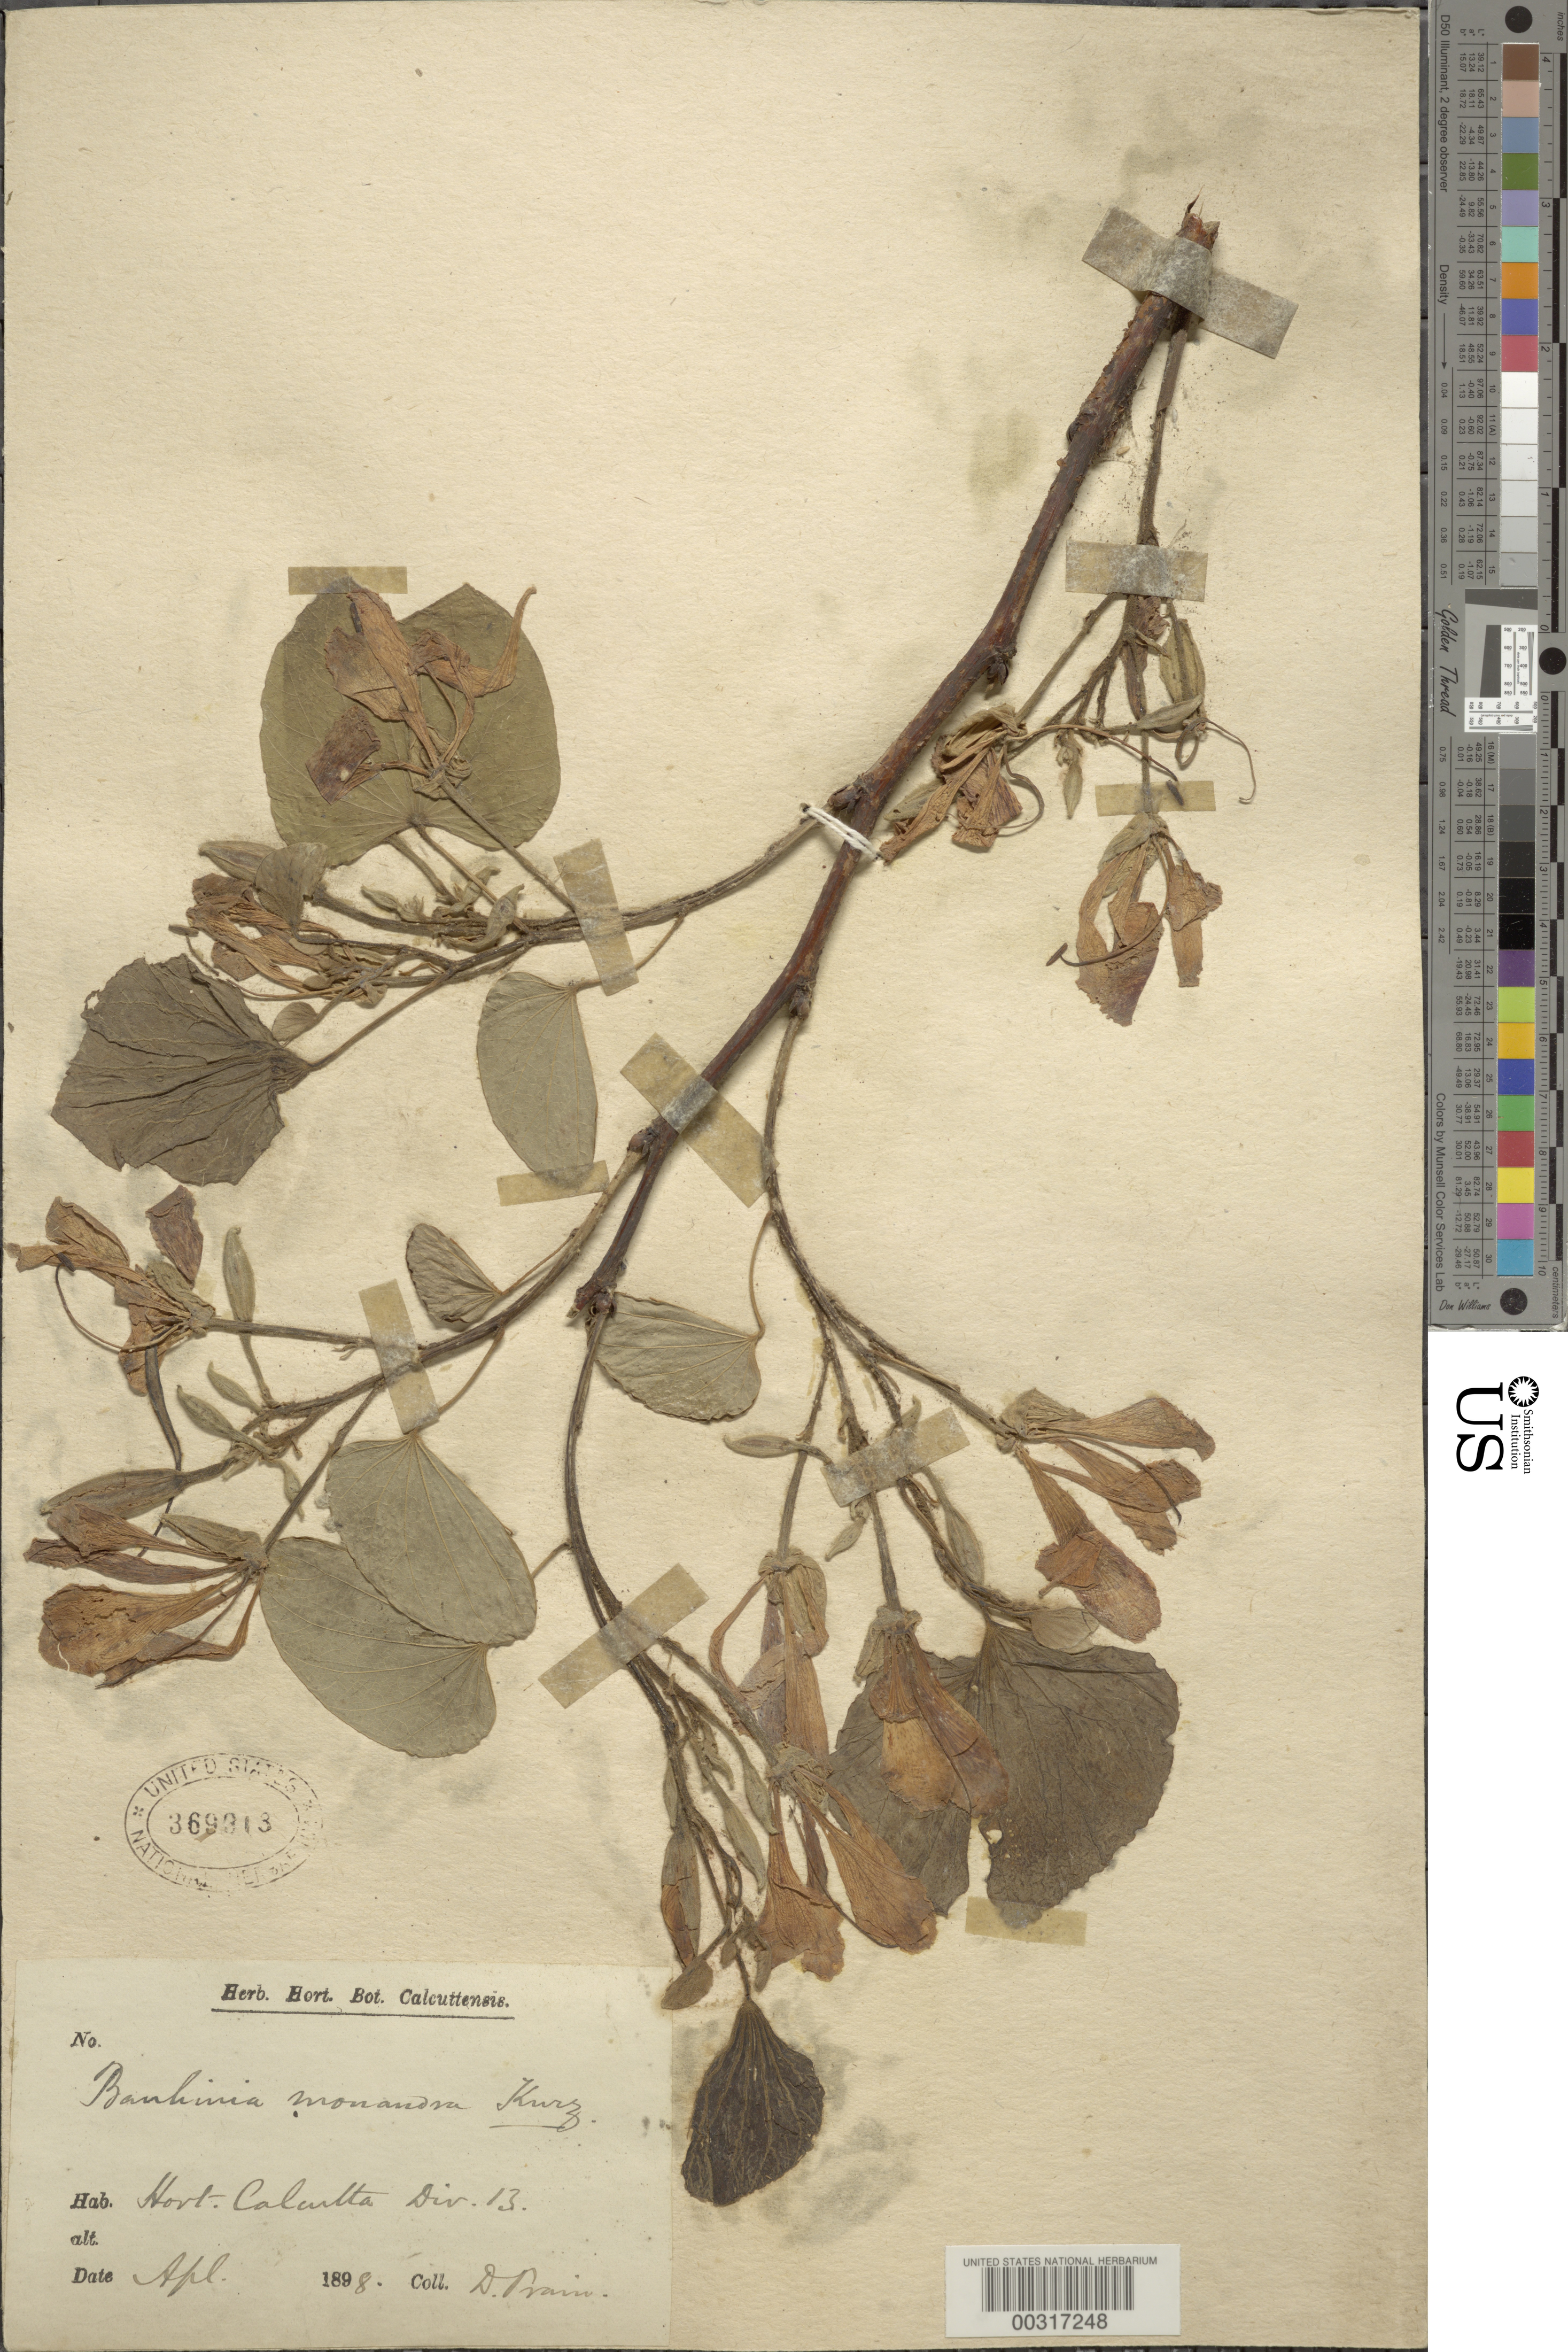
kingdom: Plantae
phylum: Tracheophyta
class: Magnoliopsida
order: Fabales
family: Fabaceae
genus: Bauhinia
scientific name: Bauhinia monandra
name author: Kurz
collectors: D. Prain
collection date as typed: Apr 1898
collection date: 1898-04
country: India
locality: Hort. calcutta div. 13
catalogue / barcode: US 369313